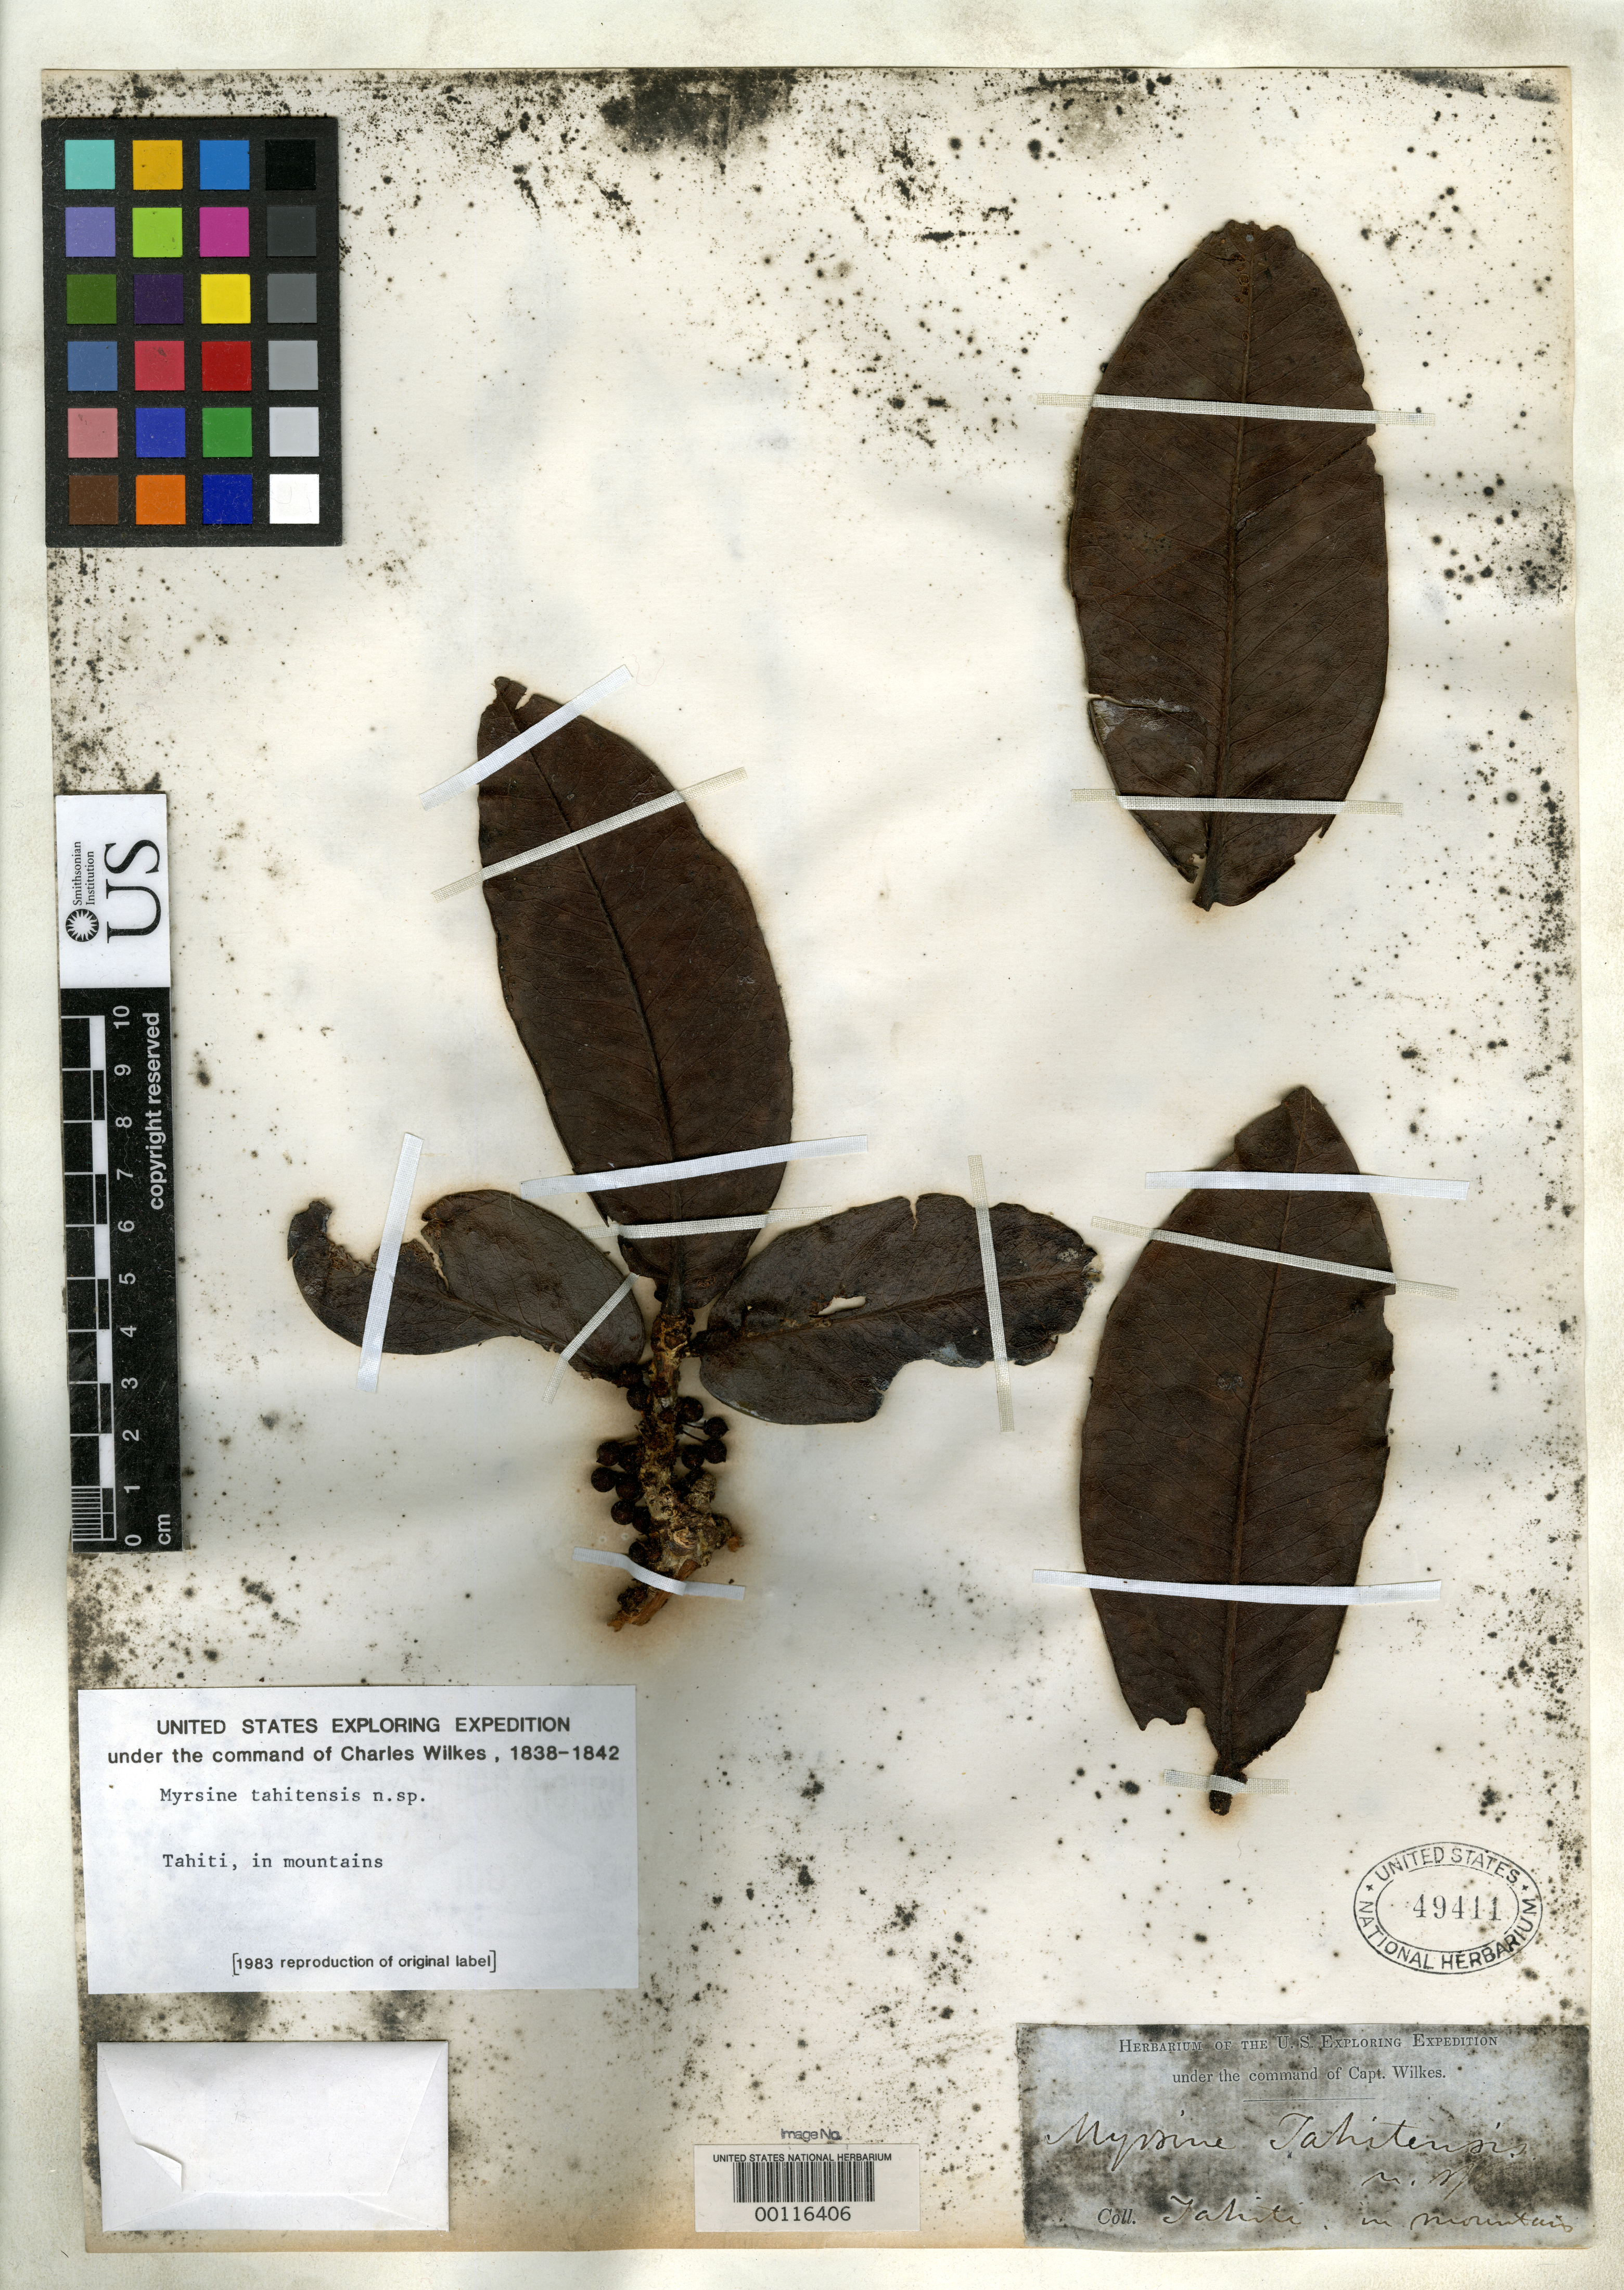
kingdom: Plantae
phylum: Tracheophyta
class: Magnoliopsida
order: Ericales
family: Primulaceae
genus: Myrsine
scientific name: Myrsine taitensis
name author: A. Gray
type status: Holotype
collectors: Wilkes Explor. Exped.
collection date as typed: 1838 to -- --- 1842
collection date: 1838/1842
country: French Polynesia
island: Tahiti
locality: In mountains. [Society Is.]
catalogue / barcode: US 49411